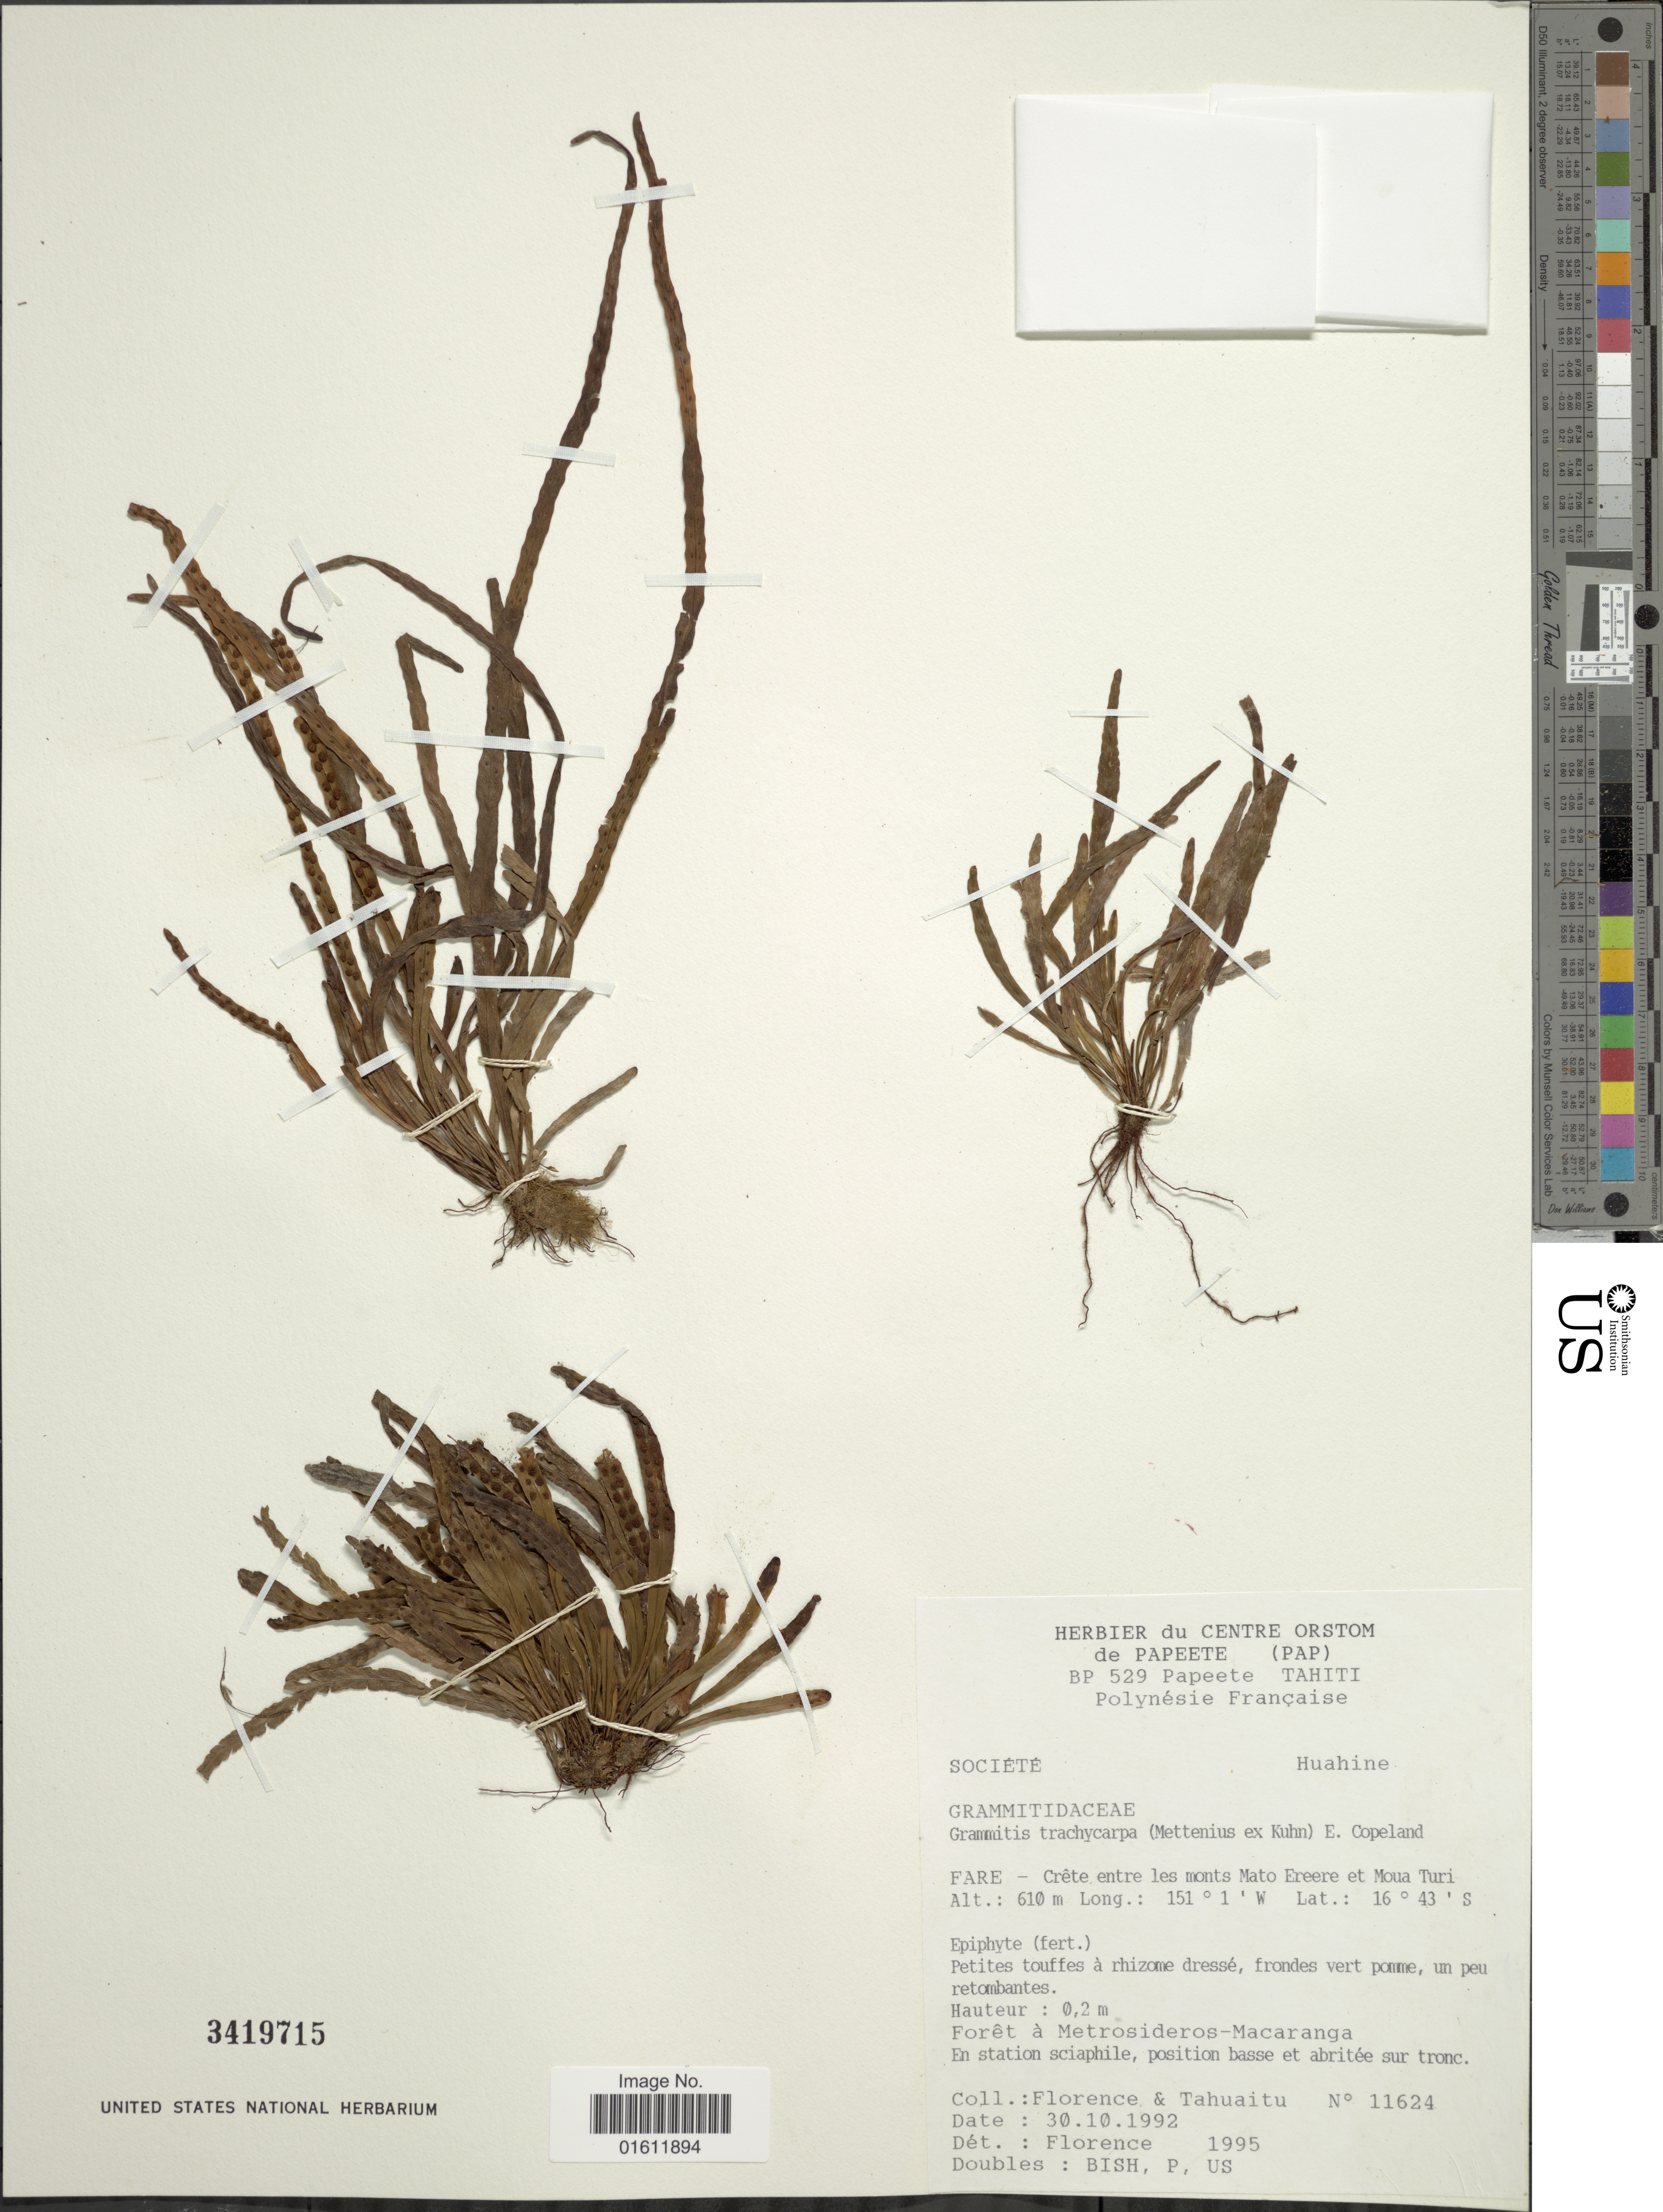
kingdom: Plantae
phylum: Tracheophyta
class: Polypodiopsida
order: Polypodiales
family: Polypodiaceae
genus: Radiogrammitis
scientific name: Radiogrammitis ligulata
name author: (Baker) Parris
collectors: -. Florence & -. Tahuaitu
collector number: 11624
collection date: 1992-10-30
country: French Polynesia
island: Huahine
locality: Huahine, Fare-Crete entre les monts Mato Ereere et Moua Turi, Forêt à Metrosideros-Macaranga, en station sciaphile, position basse et abritée sur tronc.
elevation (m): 610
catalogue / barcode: US 3419715